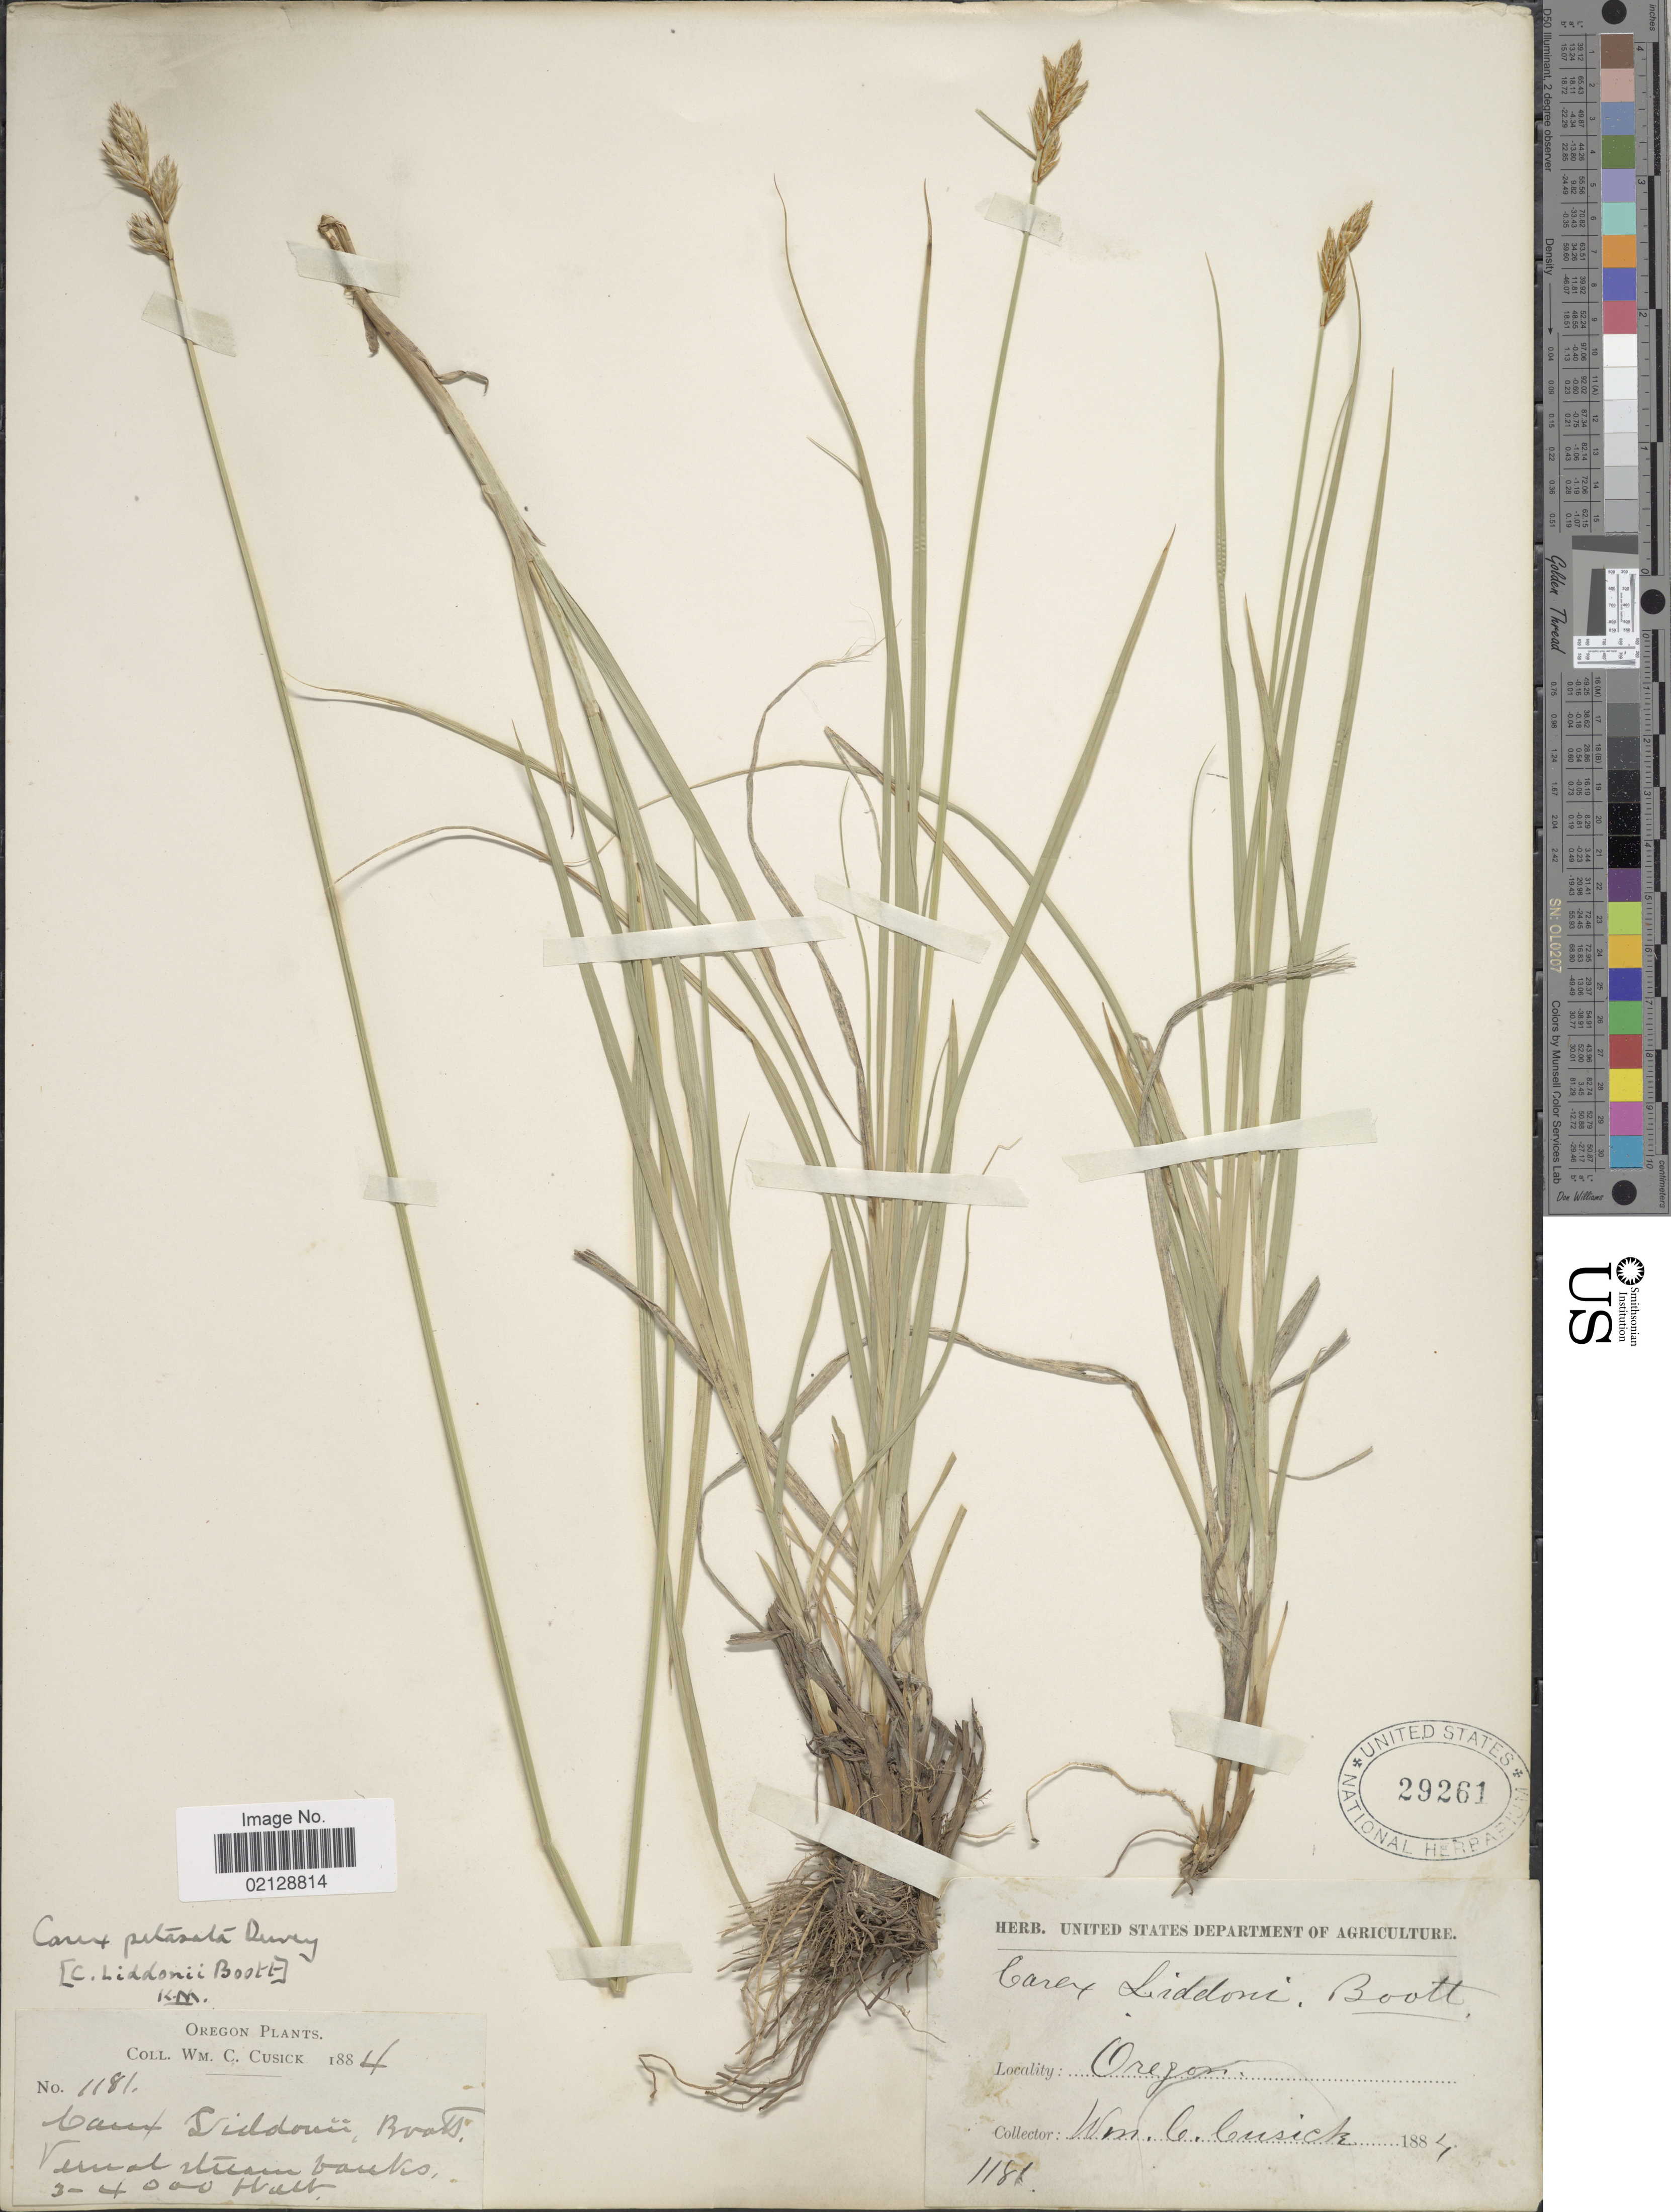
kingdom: Plantae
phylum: Tracheophyta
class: Liliopsida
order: Poales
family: Cyperaceae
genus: Carex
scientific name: Carex petasata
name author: Dewey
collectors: W. C. Cusick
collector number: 1181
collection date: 1884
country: United States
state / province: Oregon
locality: Vernal stream banks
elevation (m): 914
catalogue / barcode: US 29261